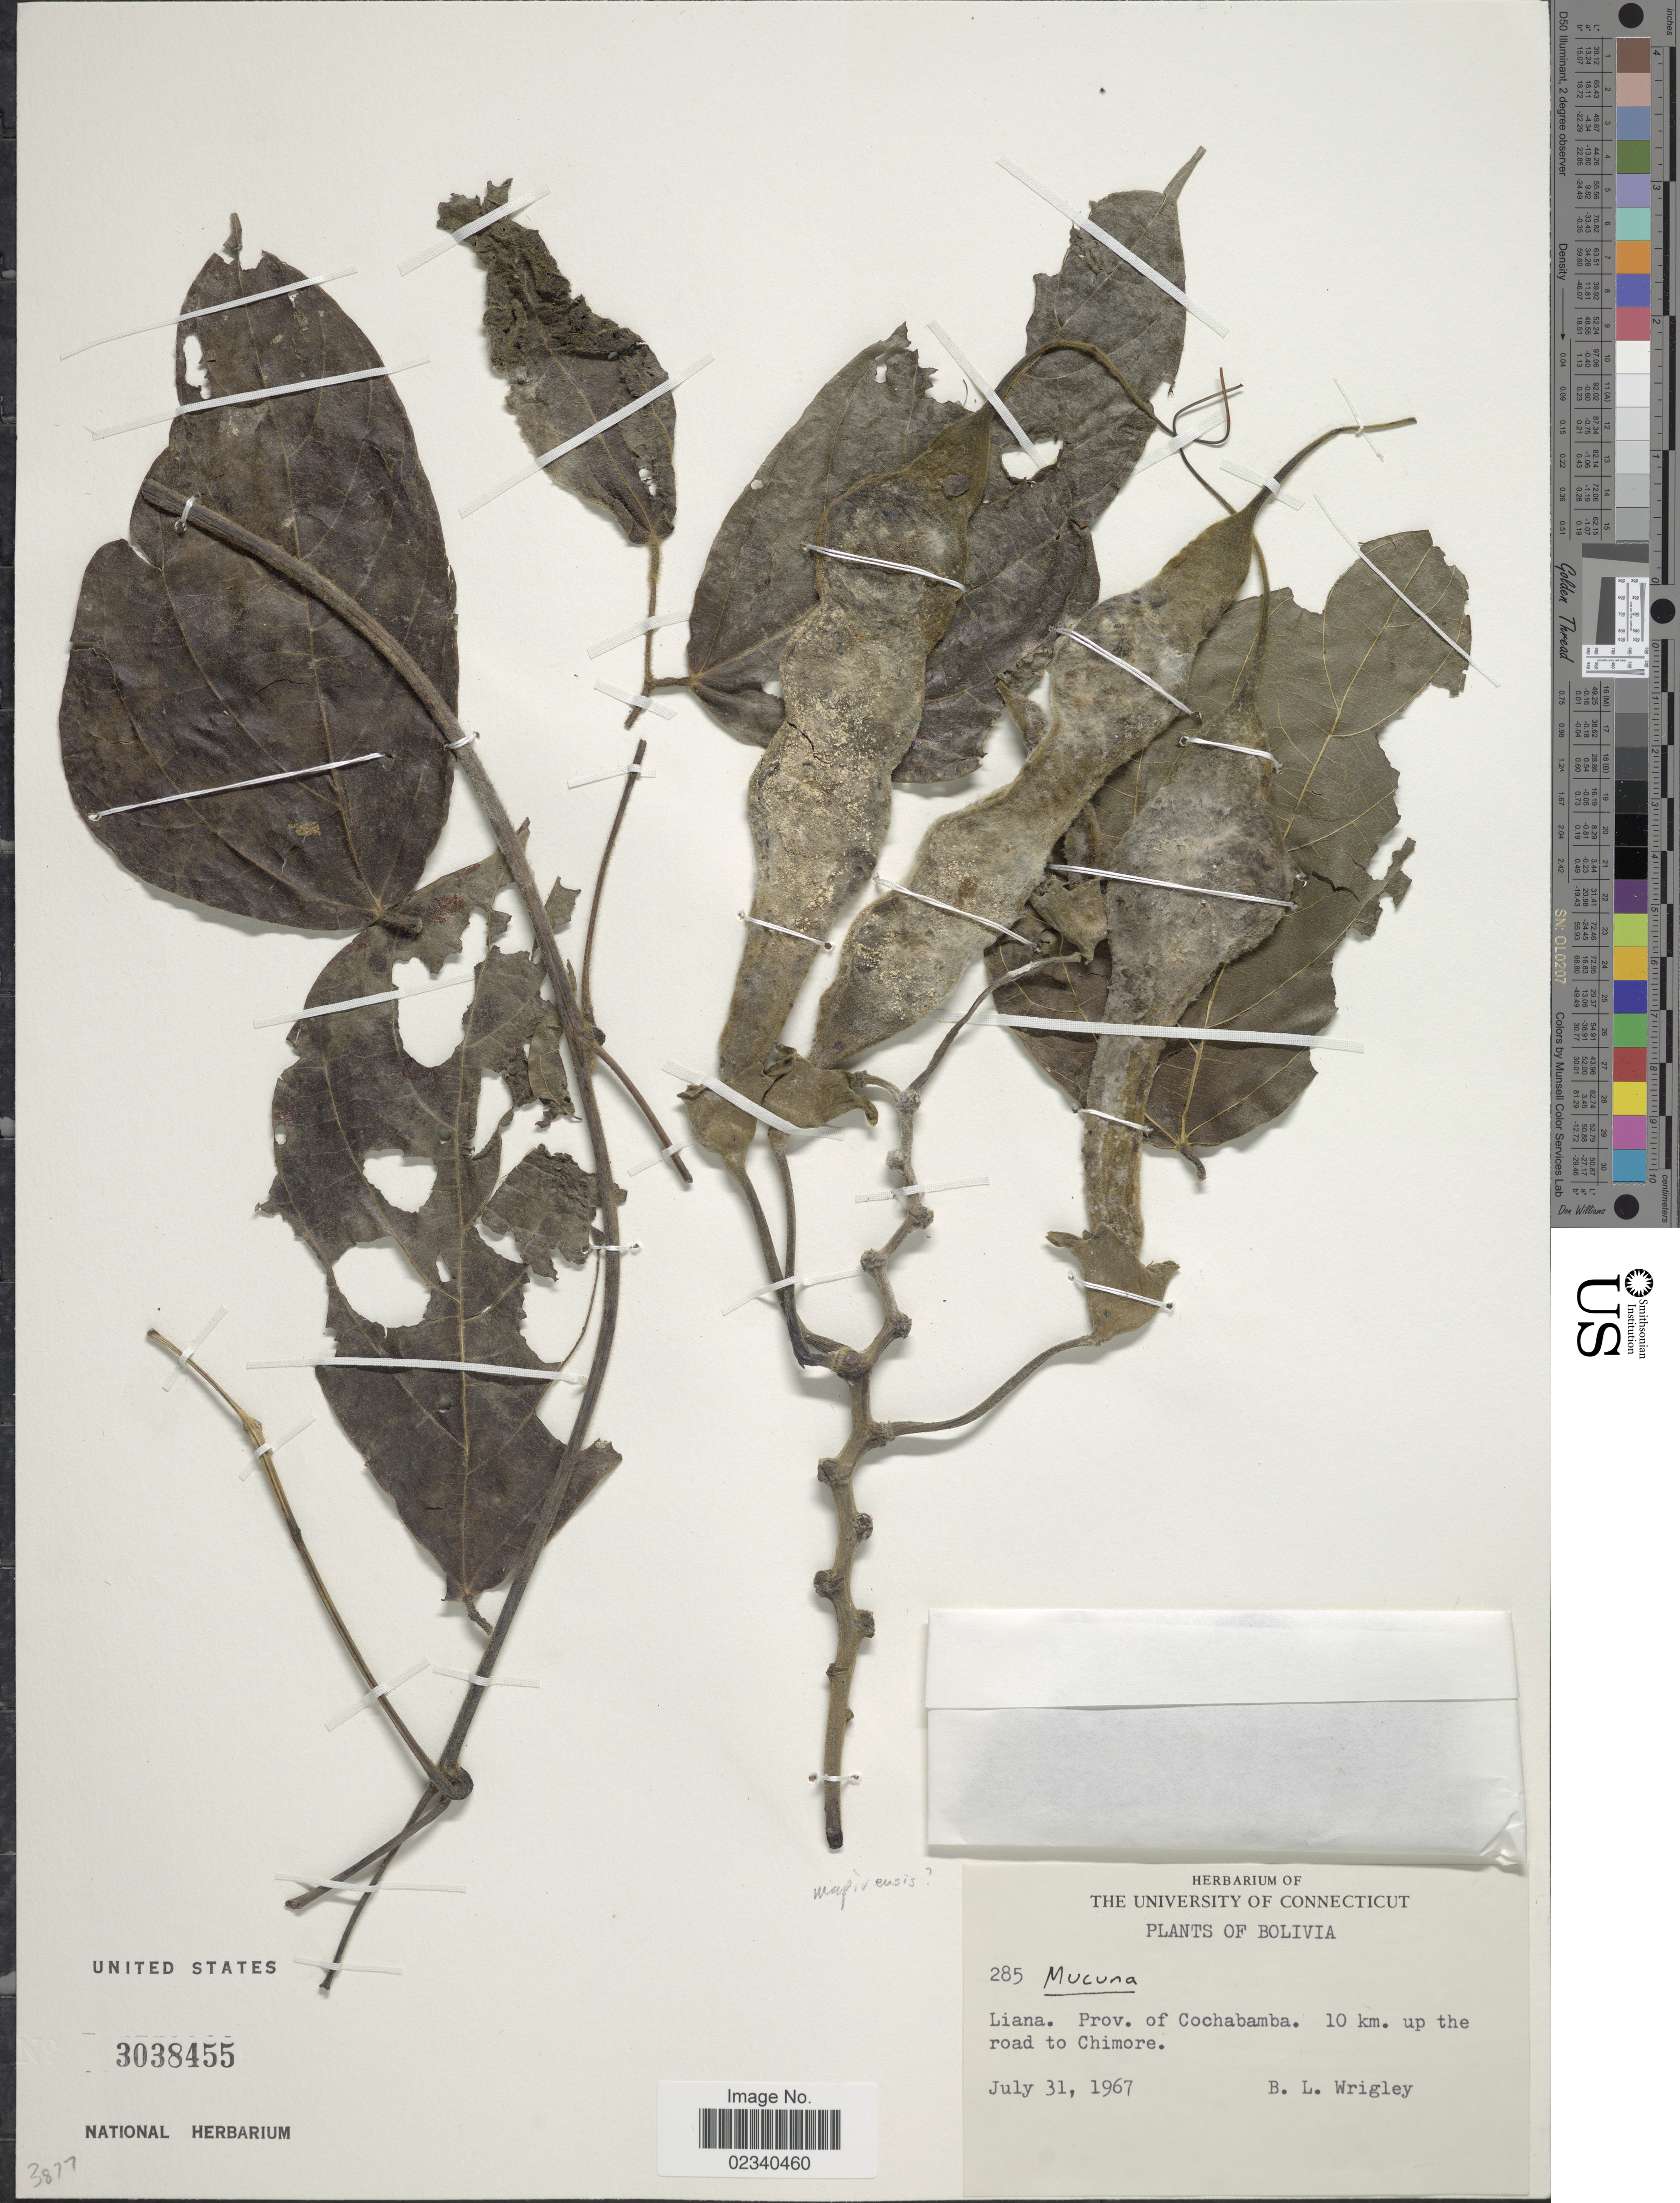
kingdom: Plantae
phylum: Tracheophyta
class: Magnoliopsida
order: Fabales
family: Fabaceae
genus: Mucuna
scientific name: Mucuna sp.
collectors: B. L. Wrigley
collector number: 285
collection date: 1967-07-31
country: Bolivia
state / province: Cochabamba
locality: Prov. of Cochabamba. 10 km. up the road to Chimore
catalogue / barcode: US 3038455